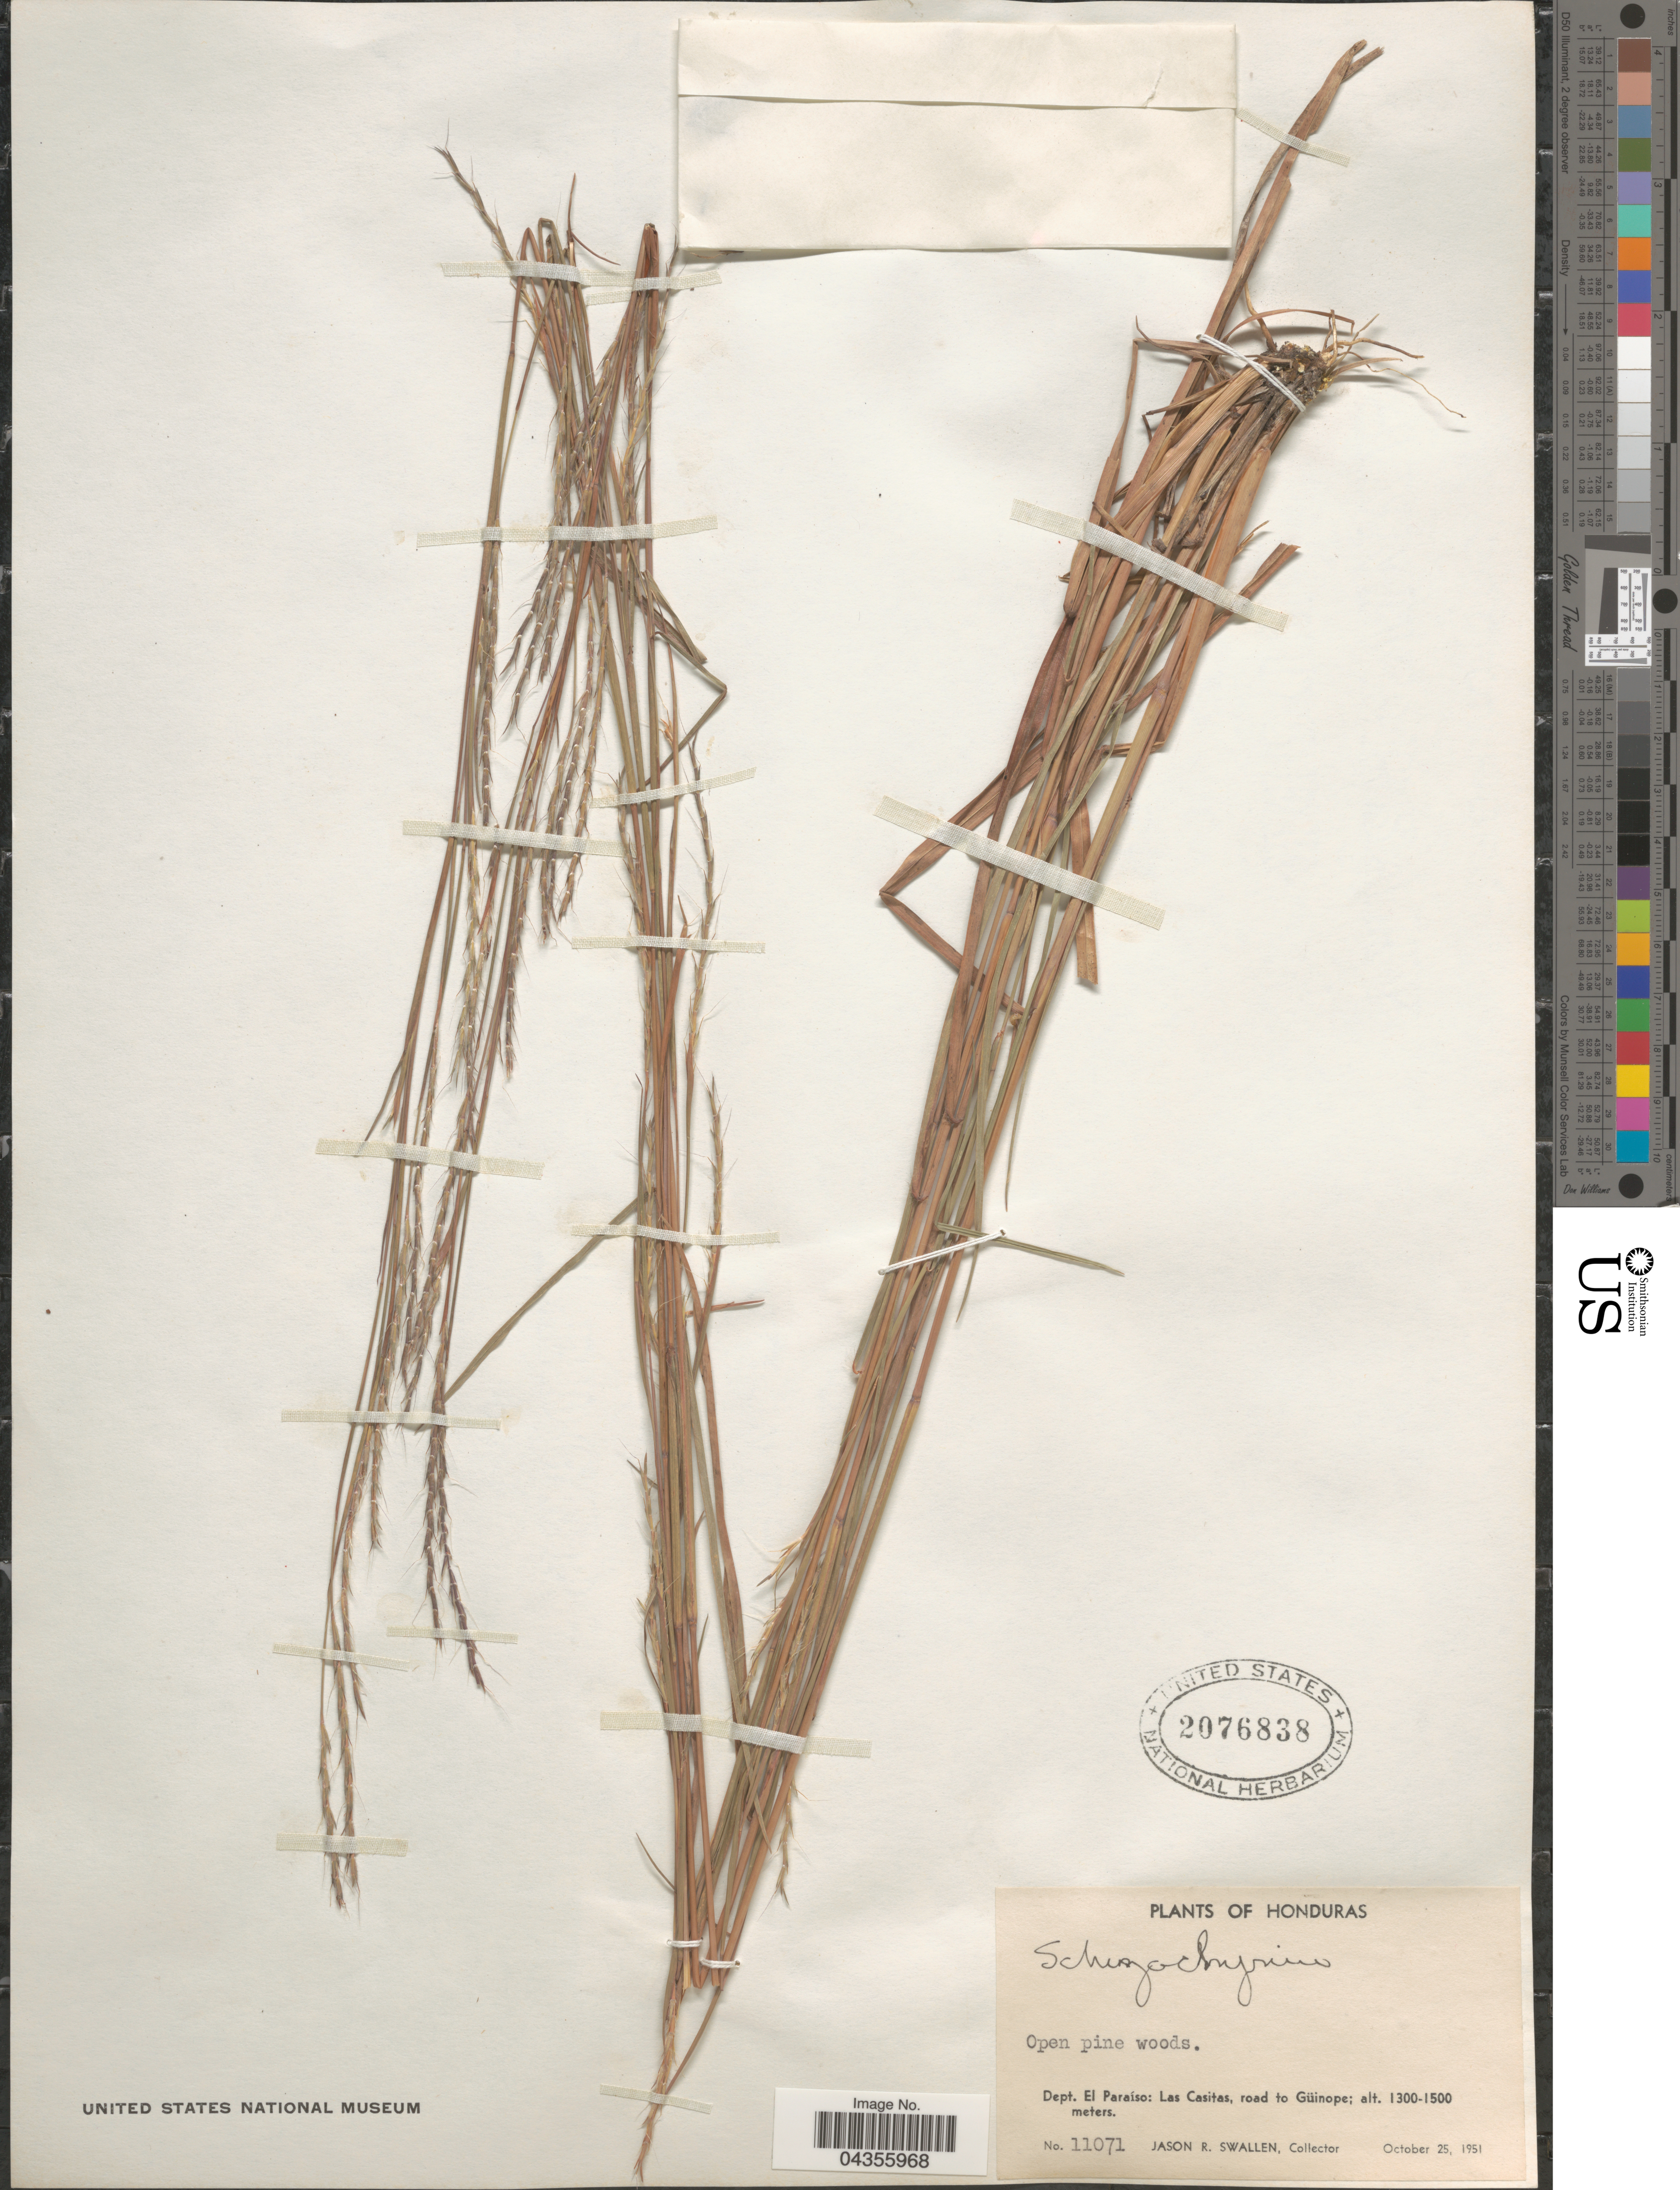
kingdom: Plantae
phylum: Tracheophyta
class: Liliopsida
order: Poales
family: Poaceae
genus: Schizachyrium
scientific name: Schizachyrium sp.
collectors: J. R. Swallen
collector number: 11071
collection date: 1951-10-25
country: Honduras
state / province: El Paraiso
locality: Dept. El Paraíso: Las Casitas, road to Güinope.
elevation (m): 1300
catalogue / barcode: US 2076838